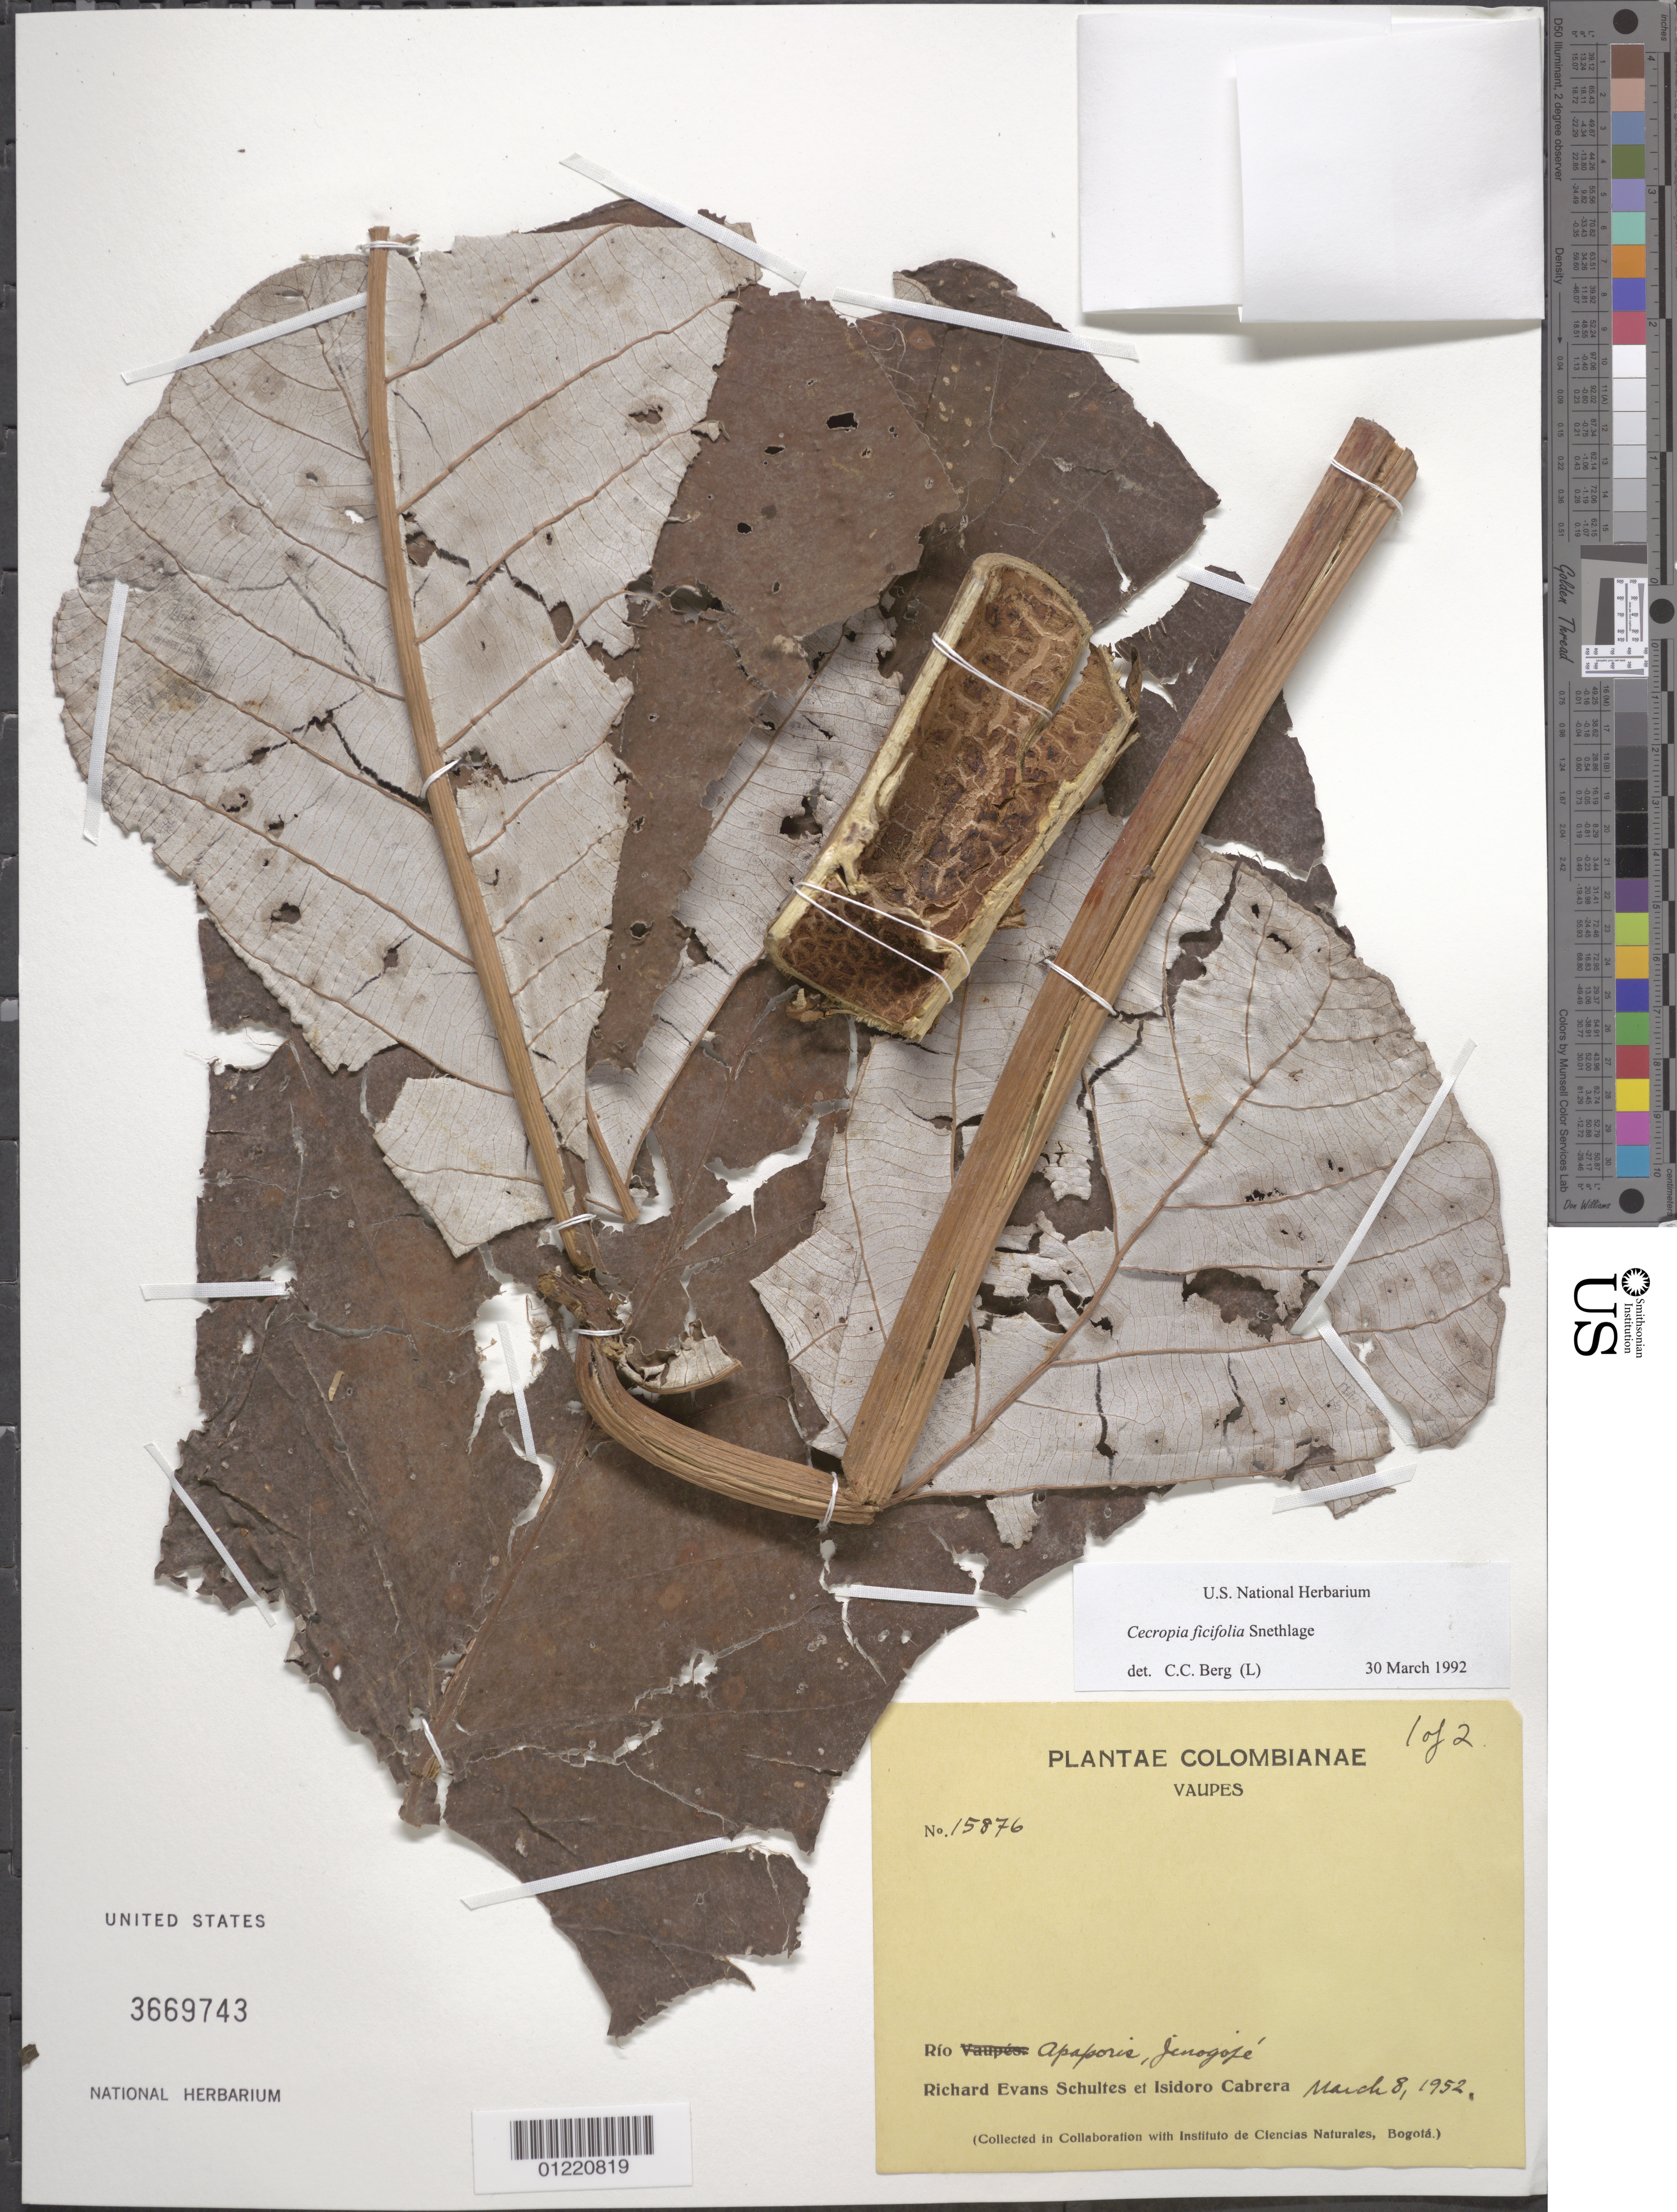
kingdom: Plantae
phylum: Tracheophyta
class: Magnoliopsida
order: Rosales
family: Urticaceae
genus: Cecropia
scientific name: Cecropia ficifolia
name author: Snethlage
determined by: Berg, C. C.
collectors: R. E. Schultes & I. Cabrera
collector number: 15876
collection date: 1952-03-08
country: Colombia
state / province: Vaupés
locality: Rip Apaporis, Jinogojé.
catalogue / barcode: US 3669743